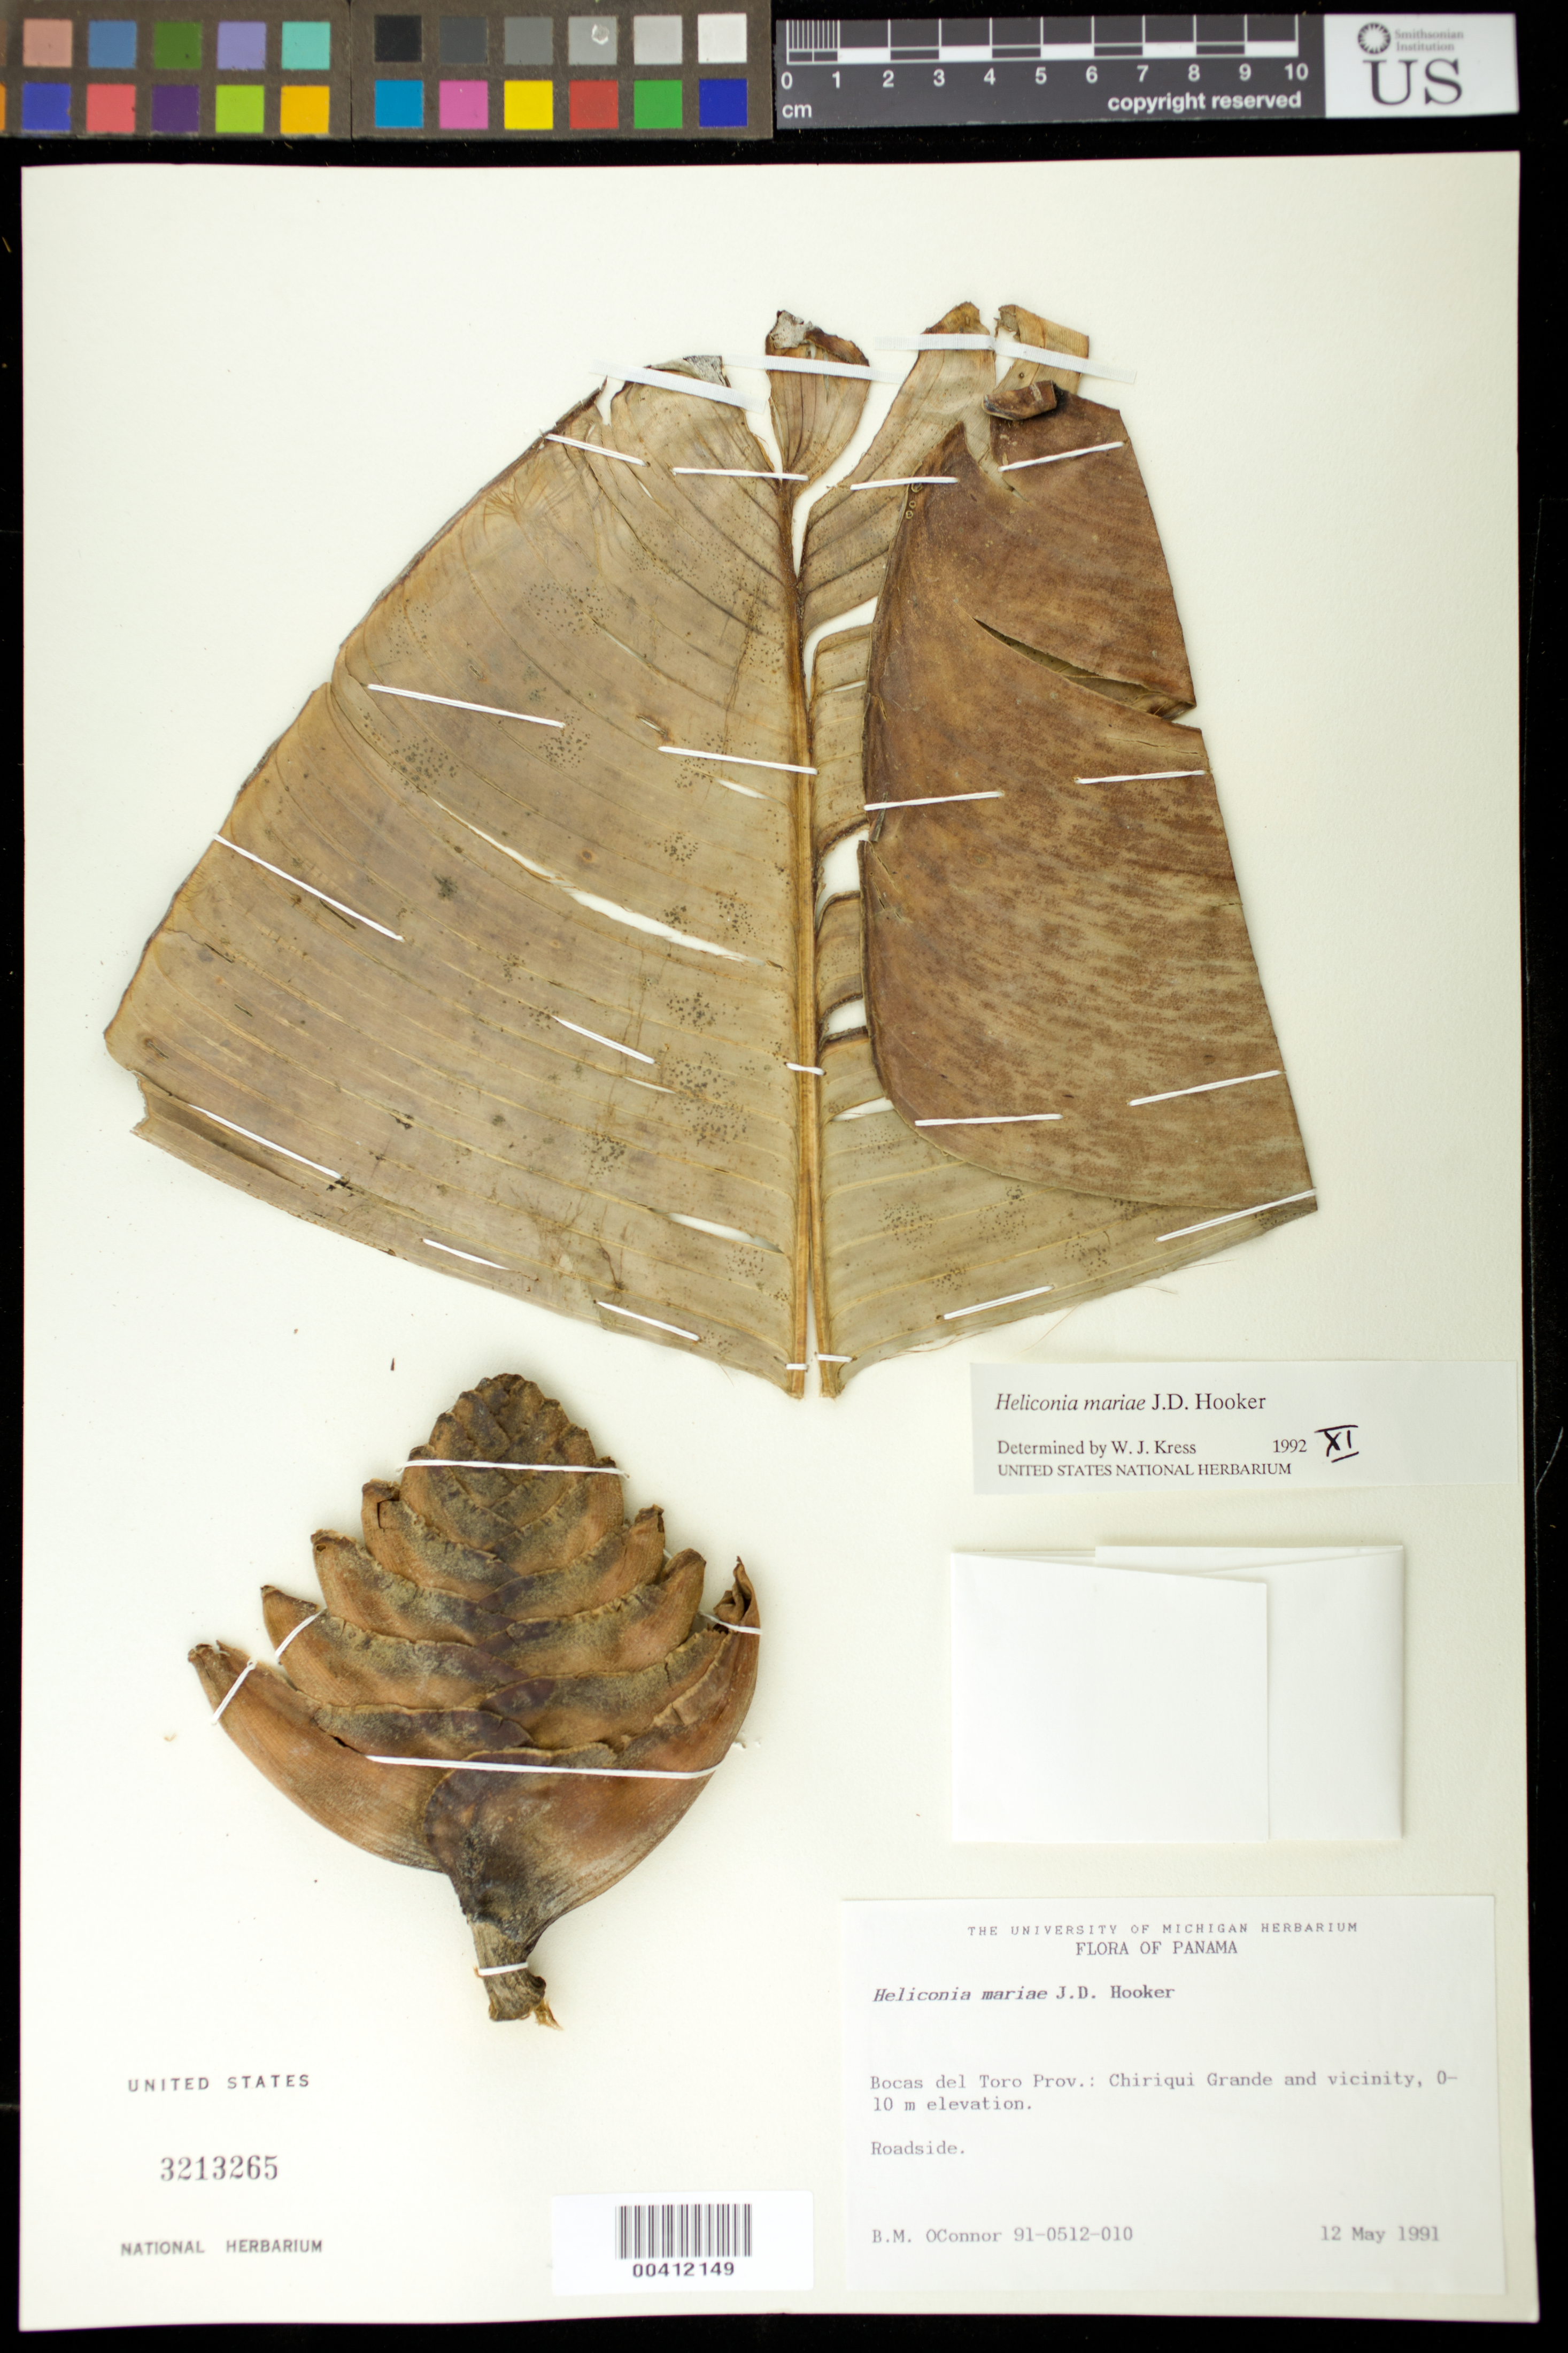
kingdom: Plantae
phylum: Tracheophyta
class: Liliopsida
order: Zingiberales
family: Heliconiaceae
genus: Heliconia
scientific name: Heliconia mariae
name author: Hook. f.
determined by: Kress, W. J., (US), Smithsonian Institution - National Museum of Natural History (UNITED STATES)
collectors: B. O'connor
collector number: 91-0512-010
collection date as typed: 12 May 1991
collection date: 1991-05-12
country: Panama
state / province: Bocas del Toro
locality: Chiriqui Grande and vicinity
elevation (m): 0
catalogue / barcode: US 3213265